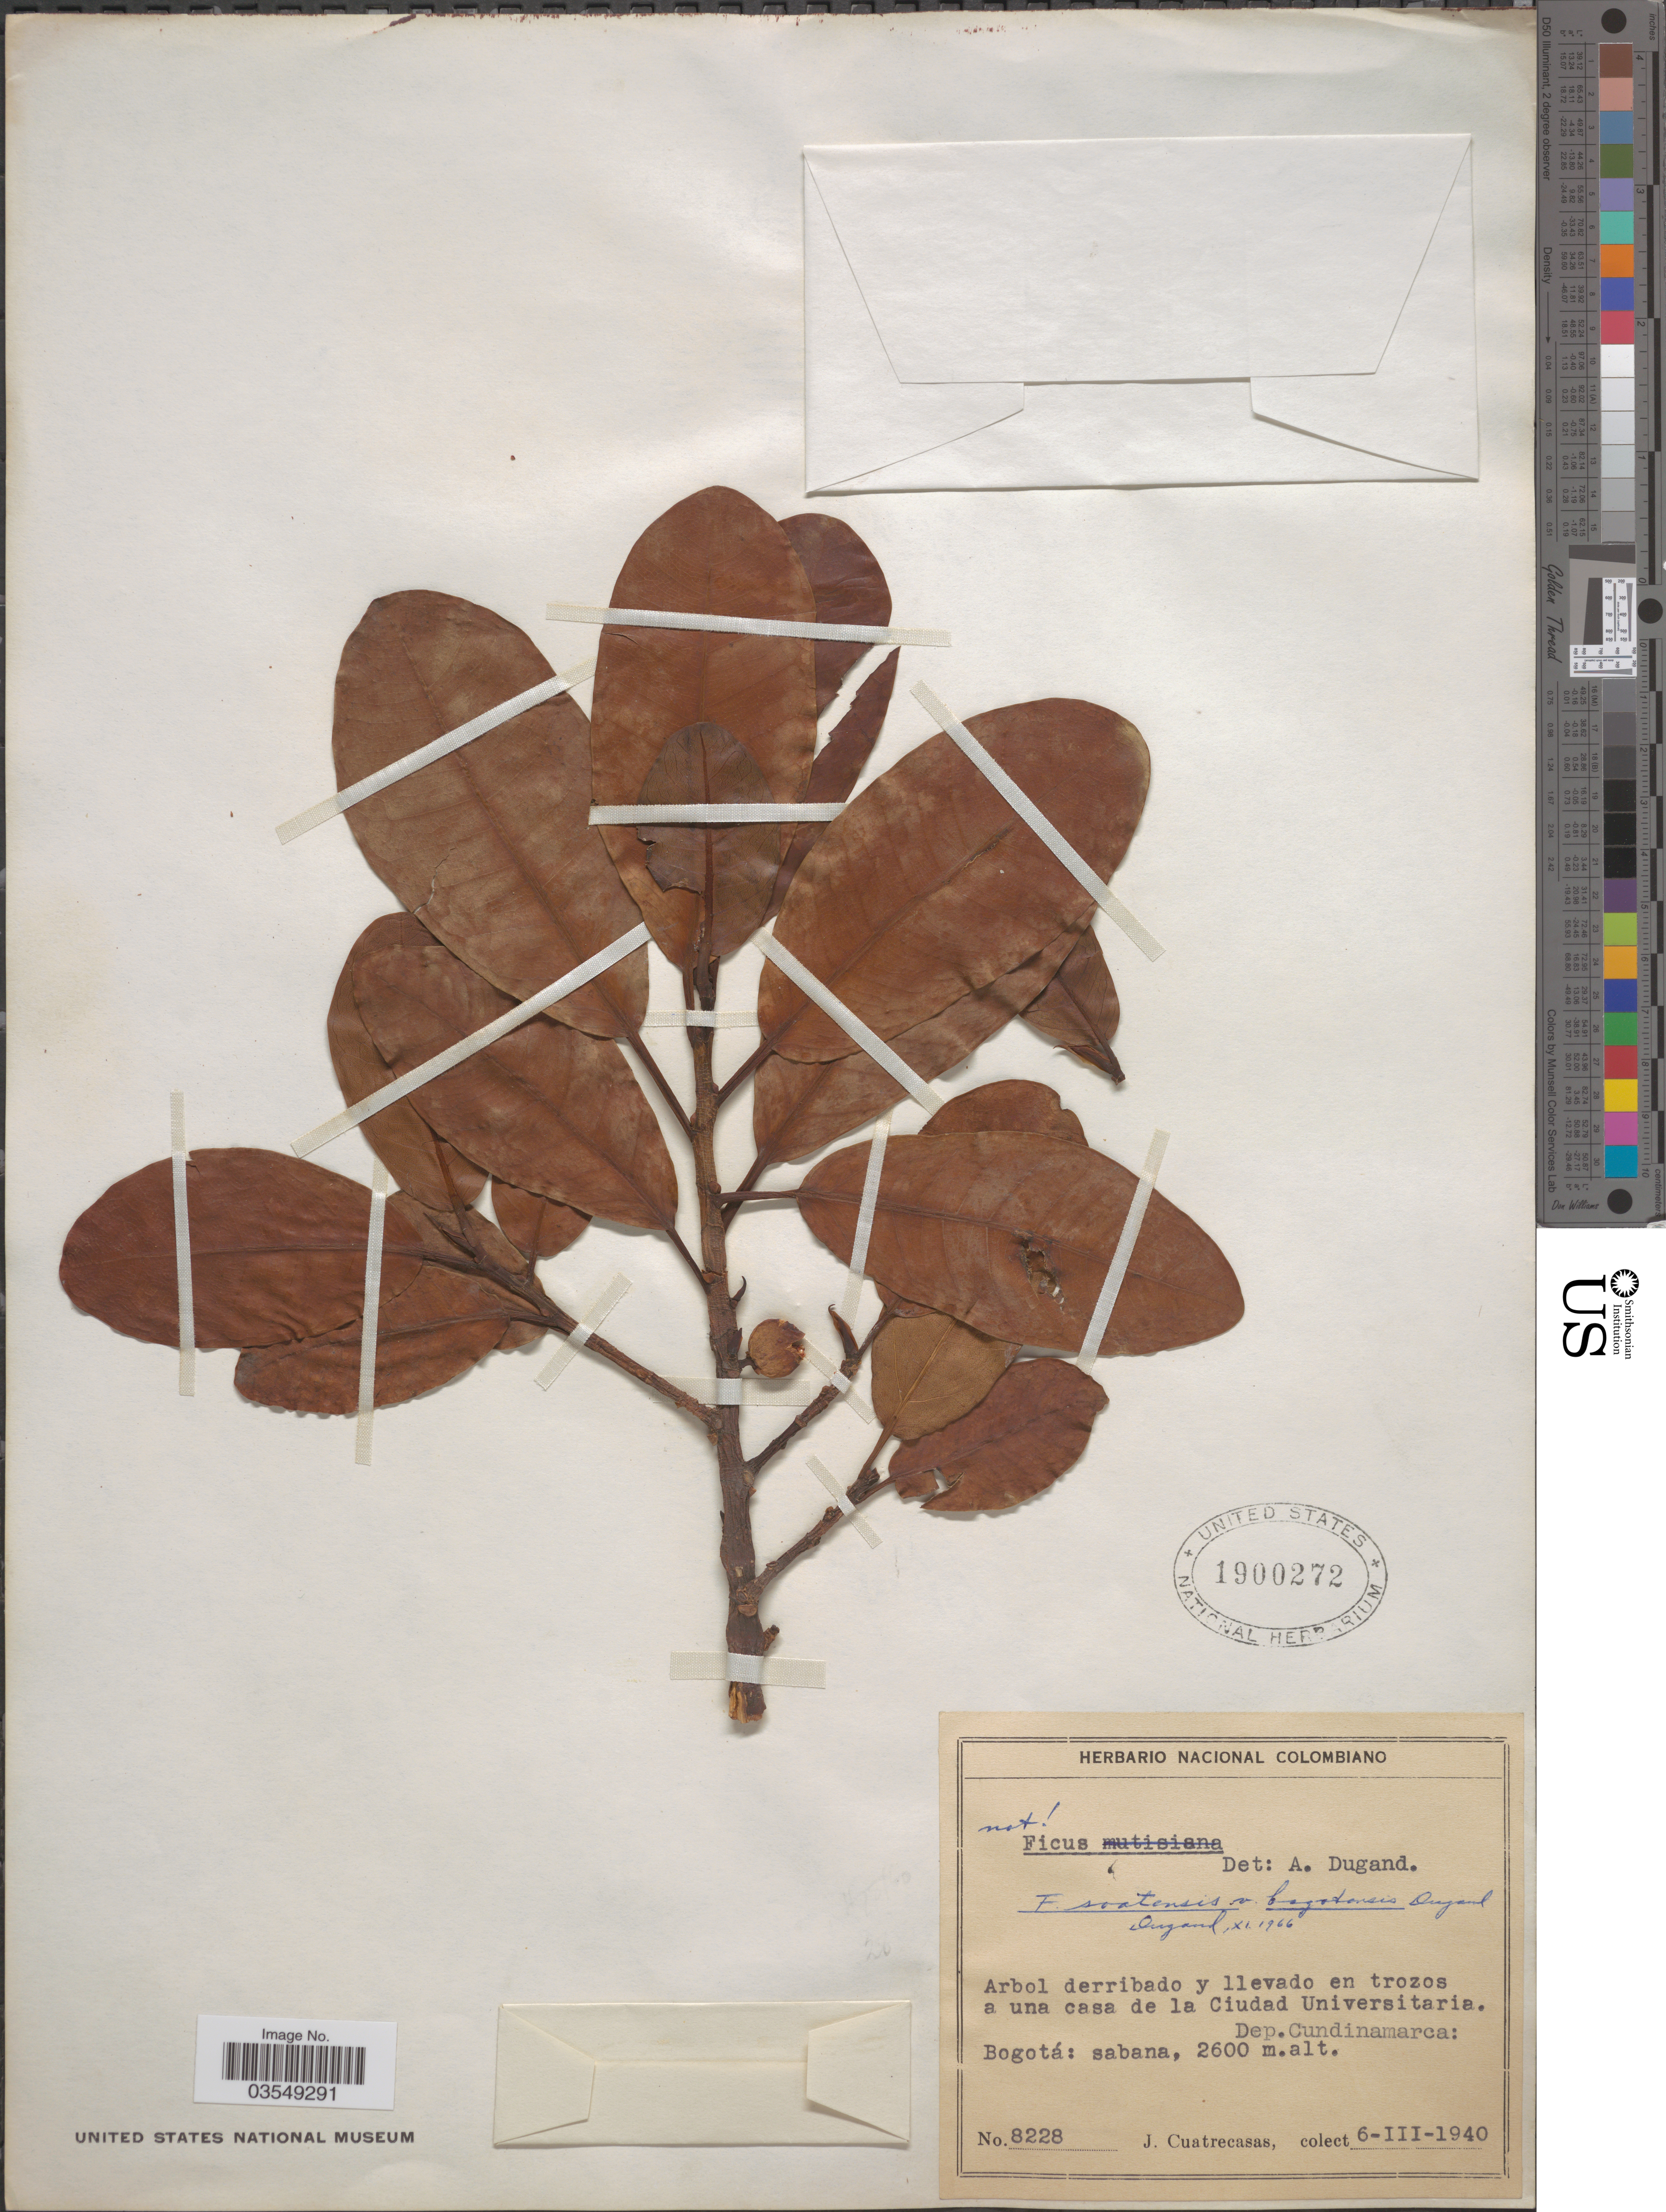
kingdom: Plantae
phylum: Tracheophyta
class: Magnoliopsida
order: Rosales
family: Moraceae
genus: Ficus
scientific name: Ficus soatensis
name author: Dugand G.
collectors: J. Cuatrecasas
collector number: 8228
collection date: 1940-03-06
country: Colombia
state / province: Cundinamarca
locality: En trozos a una casaa de la Ciudad Universitaria. Dep. Cundinamarca: Bogotá: sabana.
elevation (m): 2600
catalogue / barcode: US 1900272